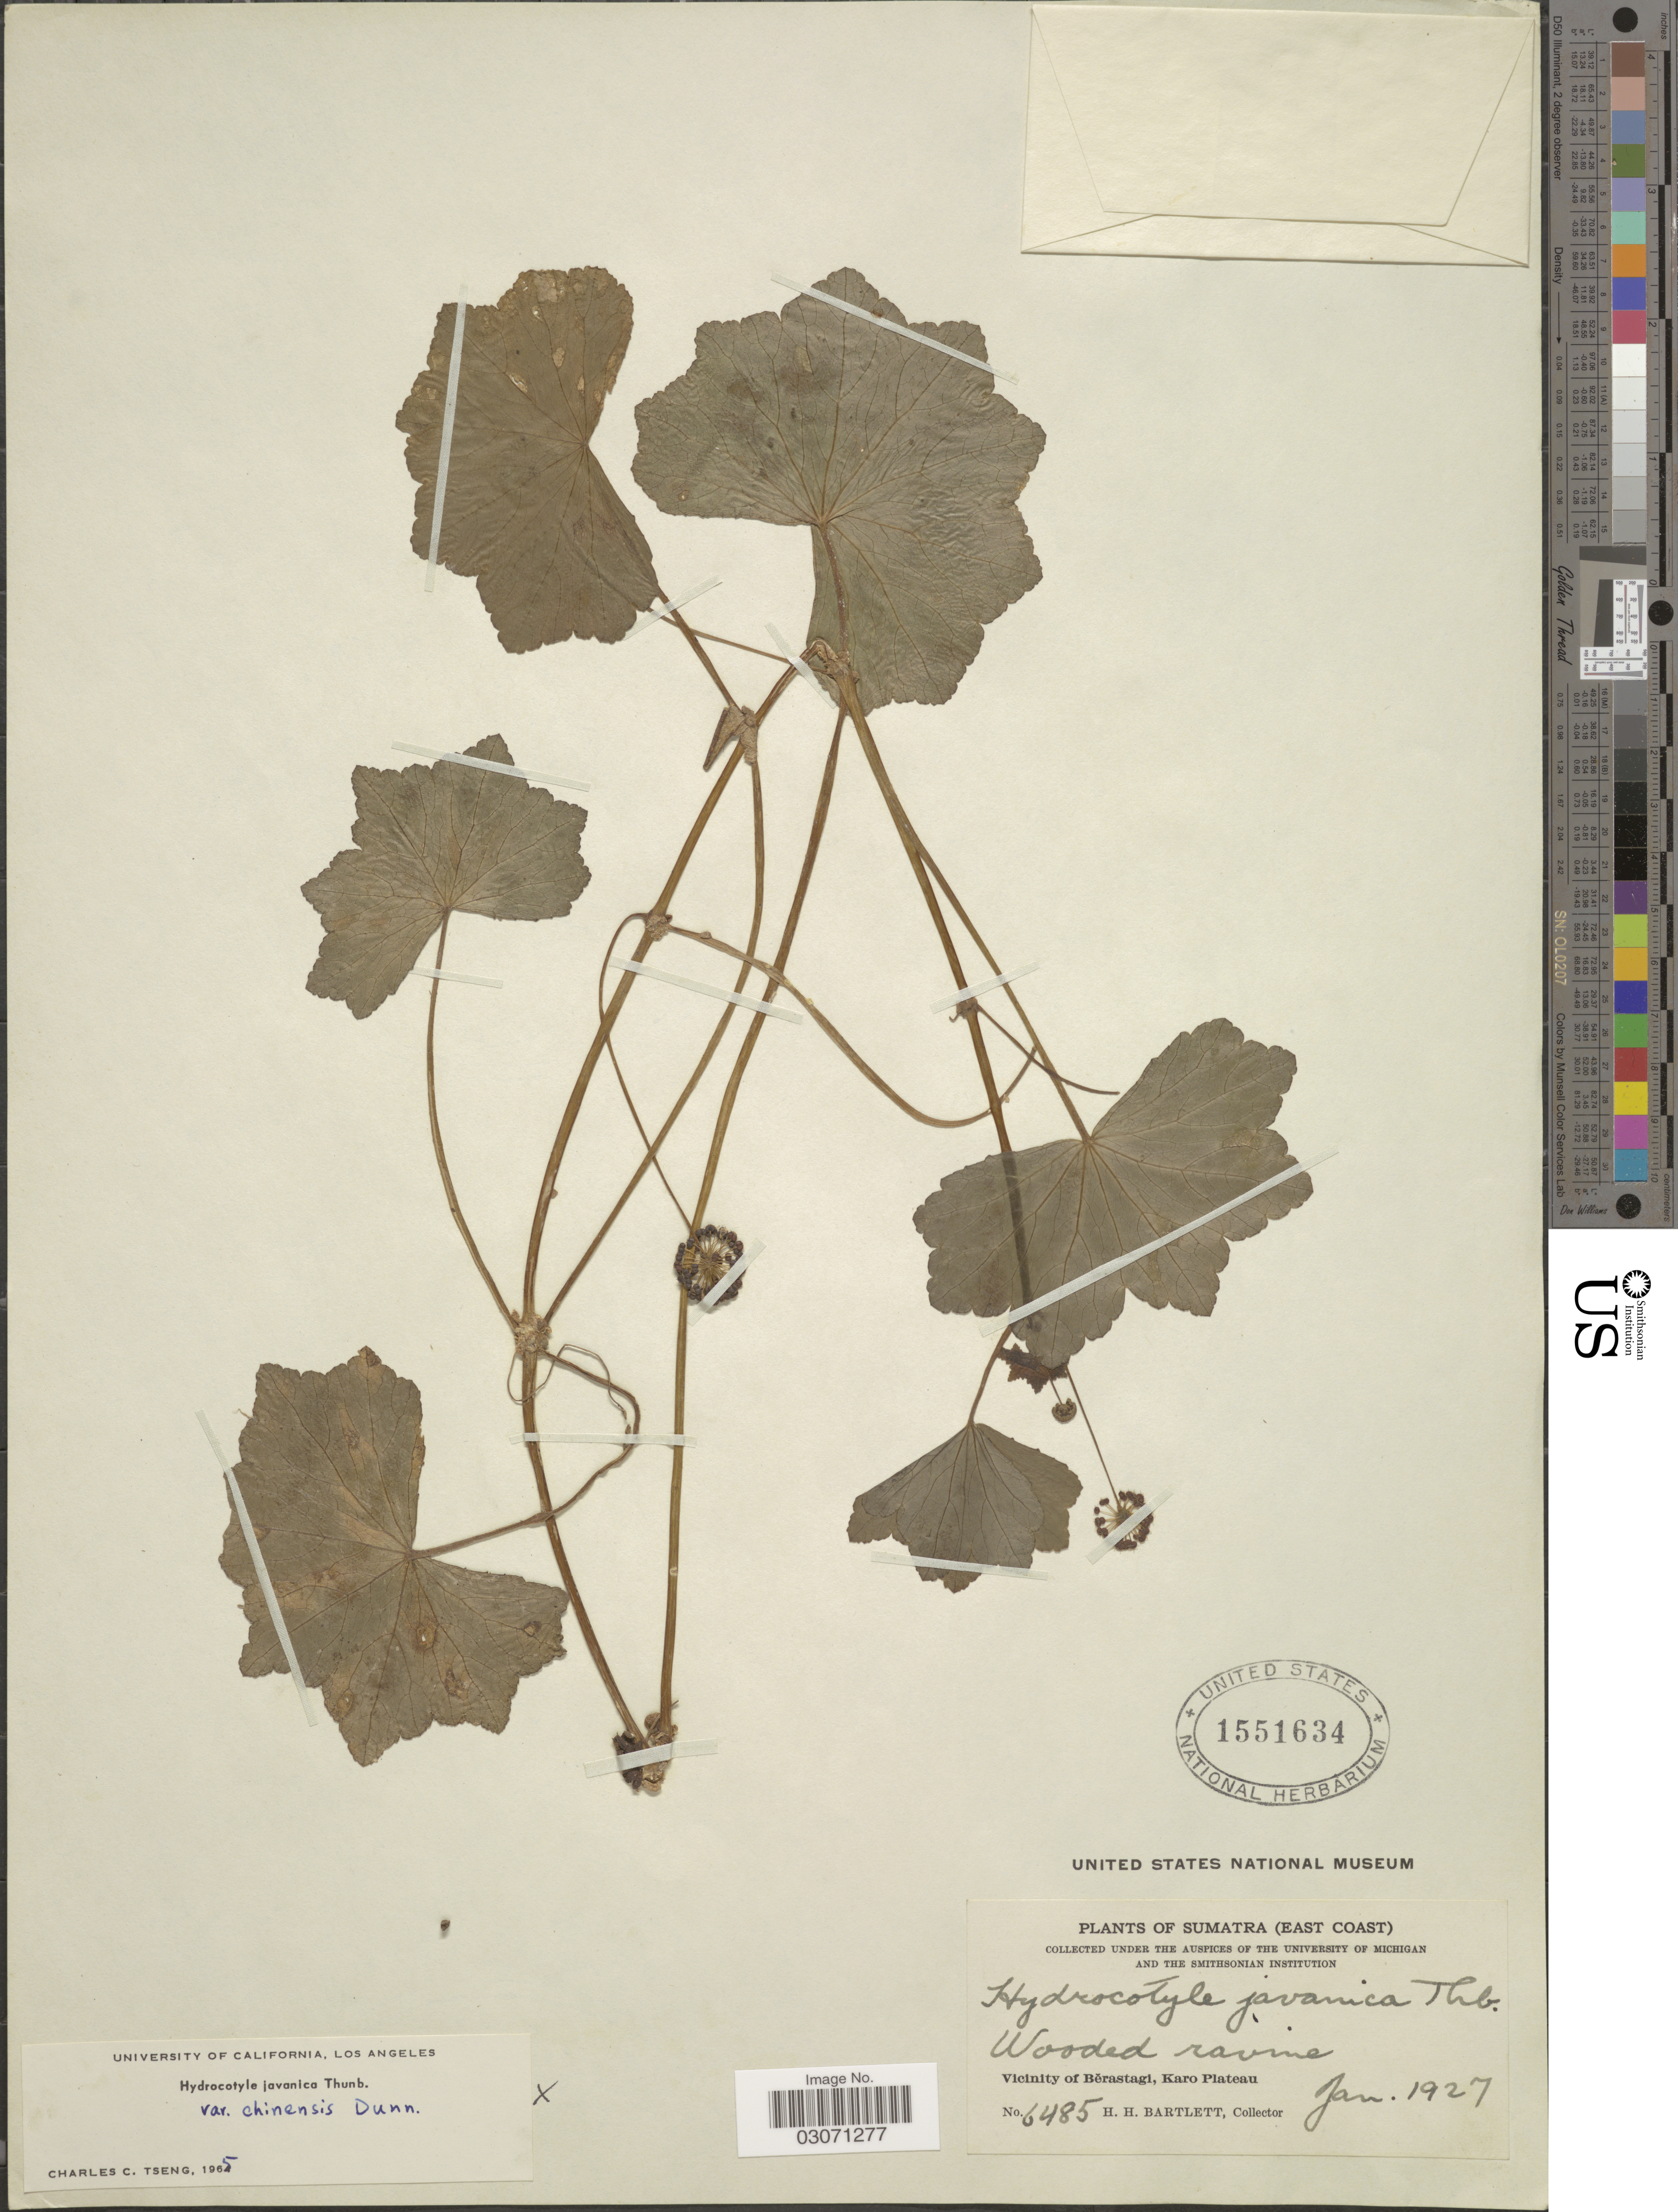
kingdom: Plantae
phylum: Tracheophyta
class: Magnoliopsida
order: Apiales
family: Araliaceae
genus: Hydrocotyle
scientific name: Hydrocotyle sp.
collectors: H. H. Bartlett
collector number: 6485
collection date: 1927-01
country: Indonesia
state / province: Sumatra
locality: (East Coast). Wooded ravine. Vicinity of Berastagi, Karo Plateau.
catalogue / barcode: US 1551634